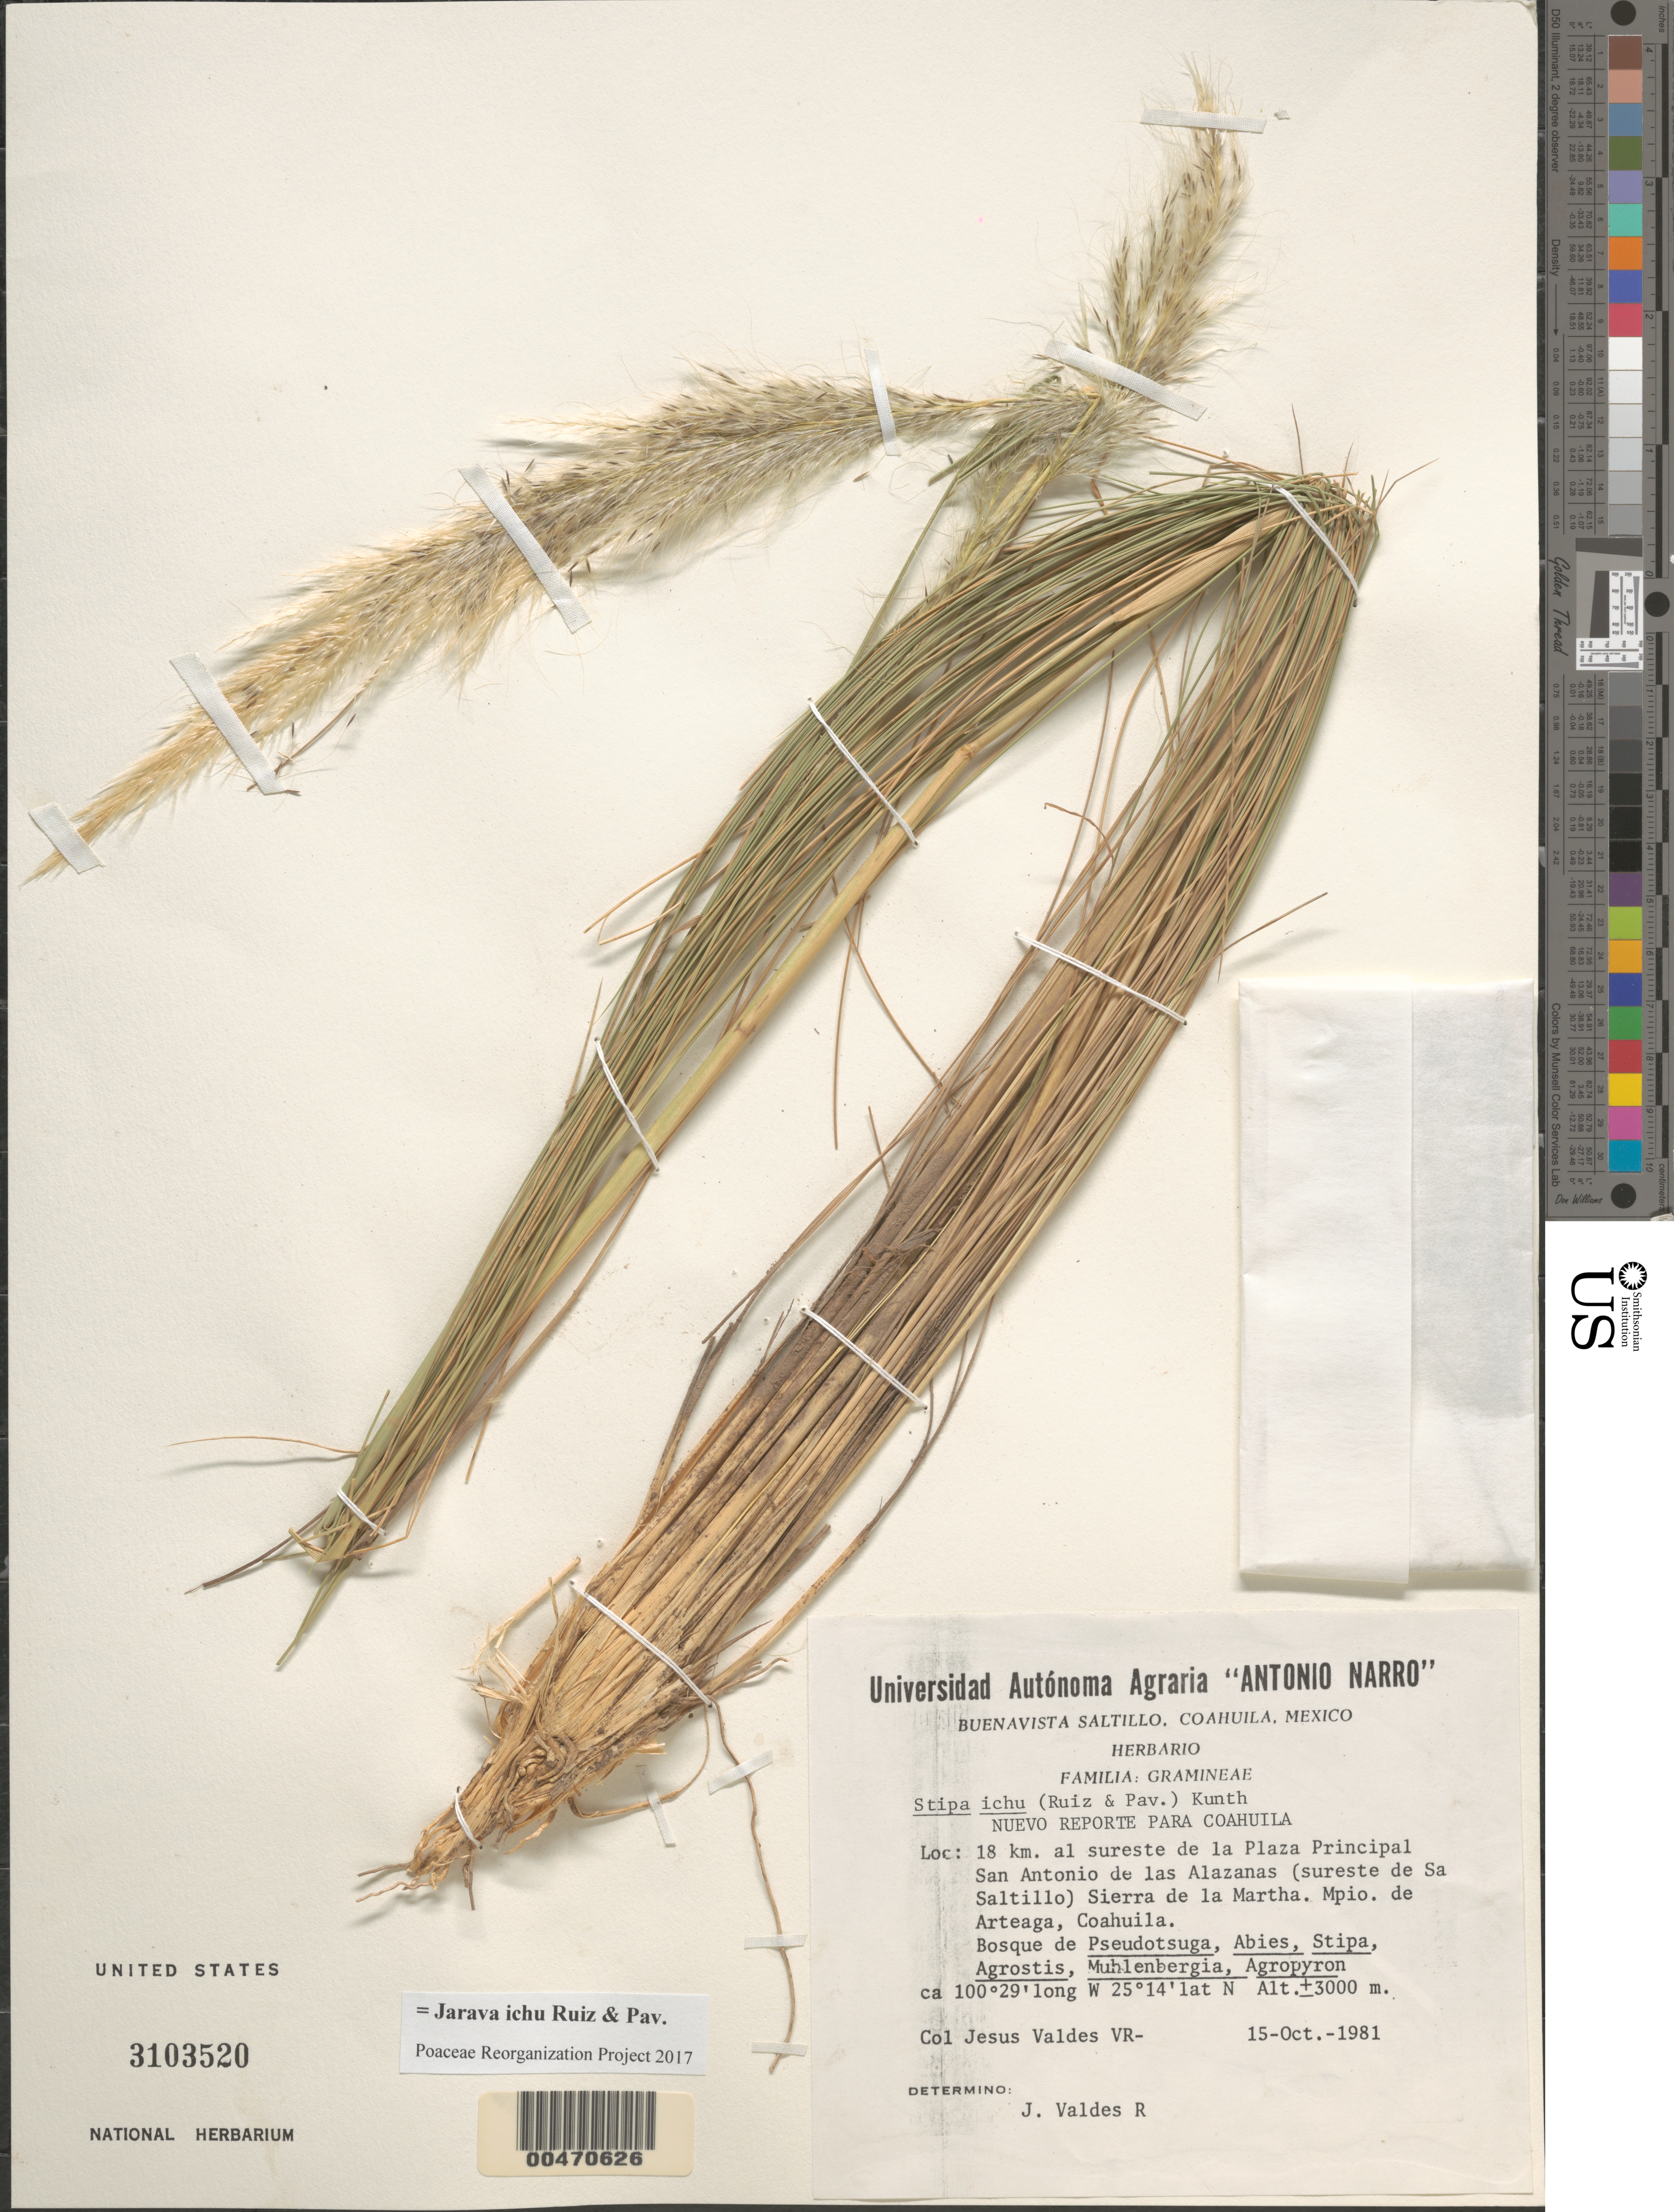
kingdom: Plantae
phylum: Tracheophyta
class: Liliopsida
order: Poales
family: Poaceae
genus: Jarava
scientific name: Jarava ichu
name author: Ruiz & Pav.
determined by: Poaceae Reorganization Project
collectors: J. Valdés-Reyna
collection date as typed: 15 Oct 1981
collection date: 1981-10-15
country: Mexico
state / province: Coahuila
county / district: Arteaga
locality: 18 km SE of Plaza Principal San Antonio de las Alazanas (SE of Sa Saltillo), Sierra de la Martha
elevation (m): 3000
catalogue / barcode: US 3103520